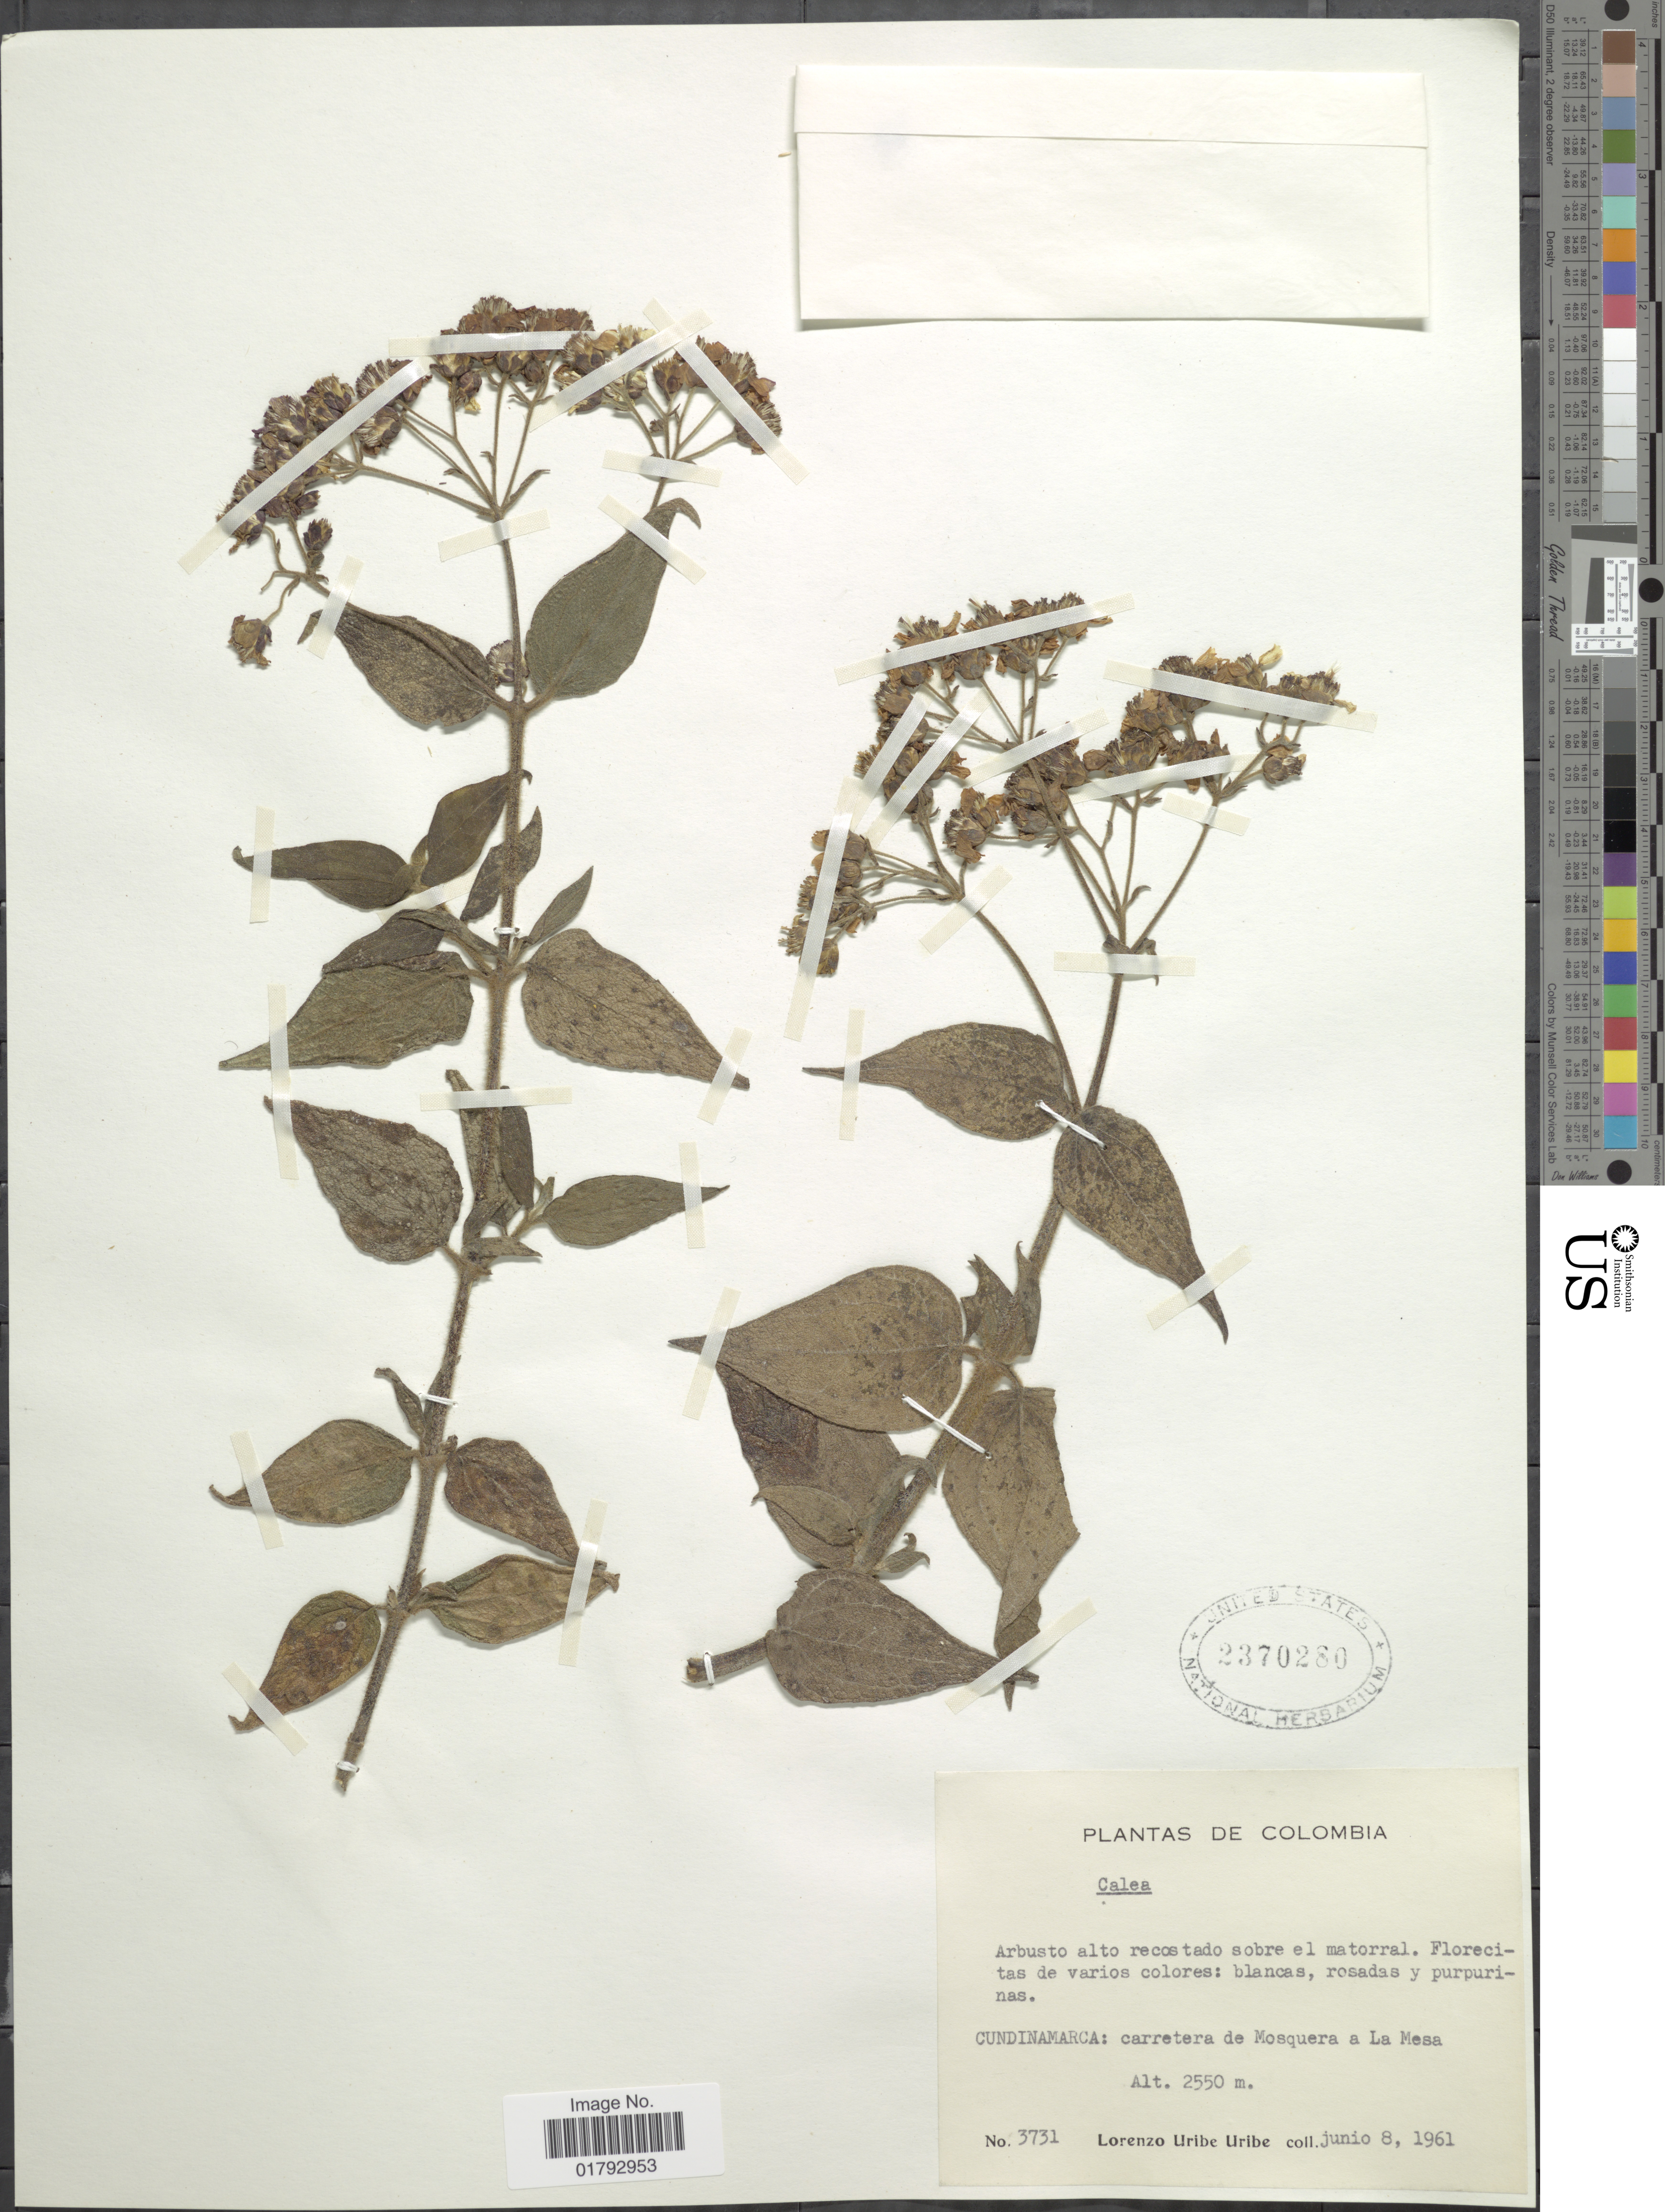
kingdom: Plantae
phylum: Tracheophyta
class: Magnoliopsida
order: Asterales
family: Asteraceae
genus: Alloispermum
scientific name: Alloispermum caracasanum var. pilosior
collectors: L. Uribe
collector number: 3731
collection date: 1961-06-08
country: Colombia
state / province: Cundinamarca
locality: Cundinamarca: carretera de Moquersa de La Mesa.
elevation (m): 2550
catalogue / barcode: US 2370280